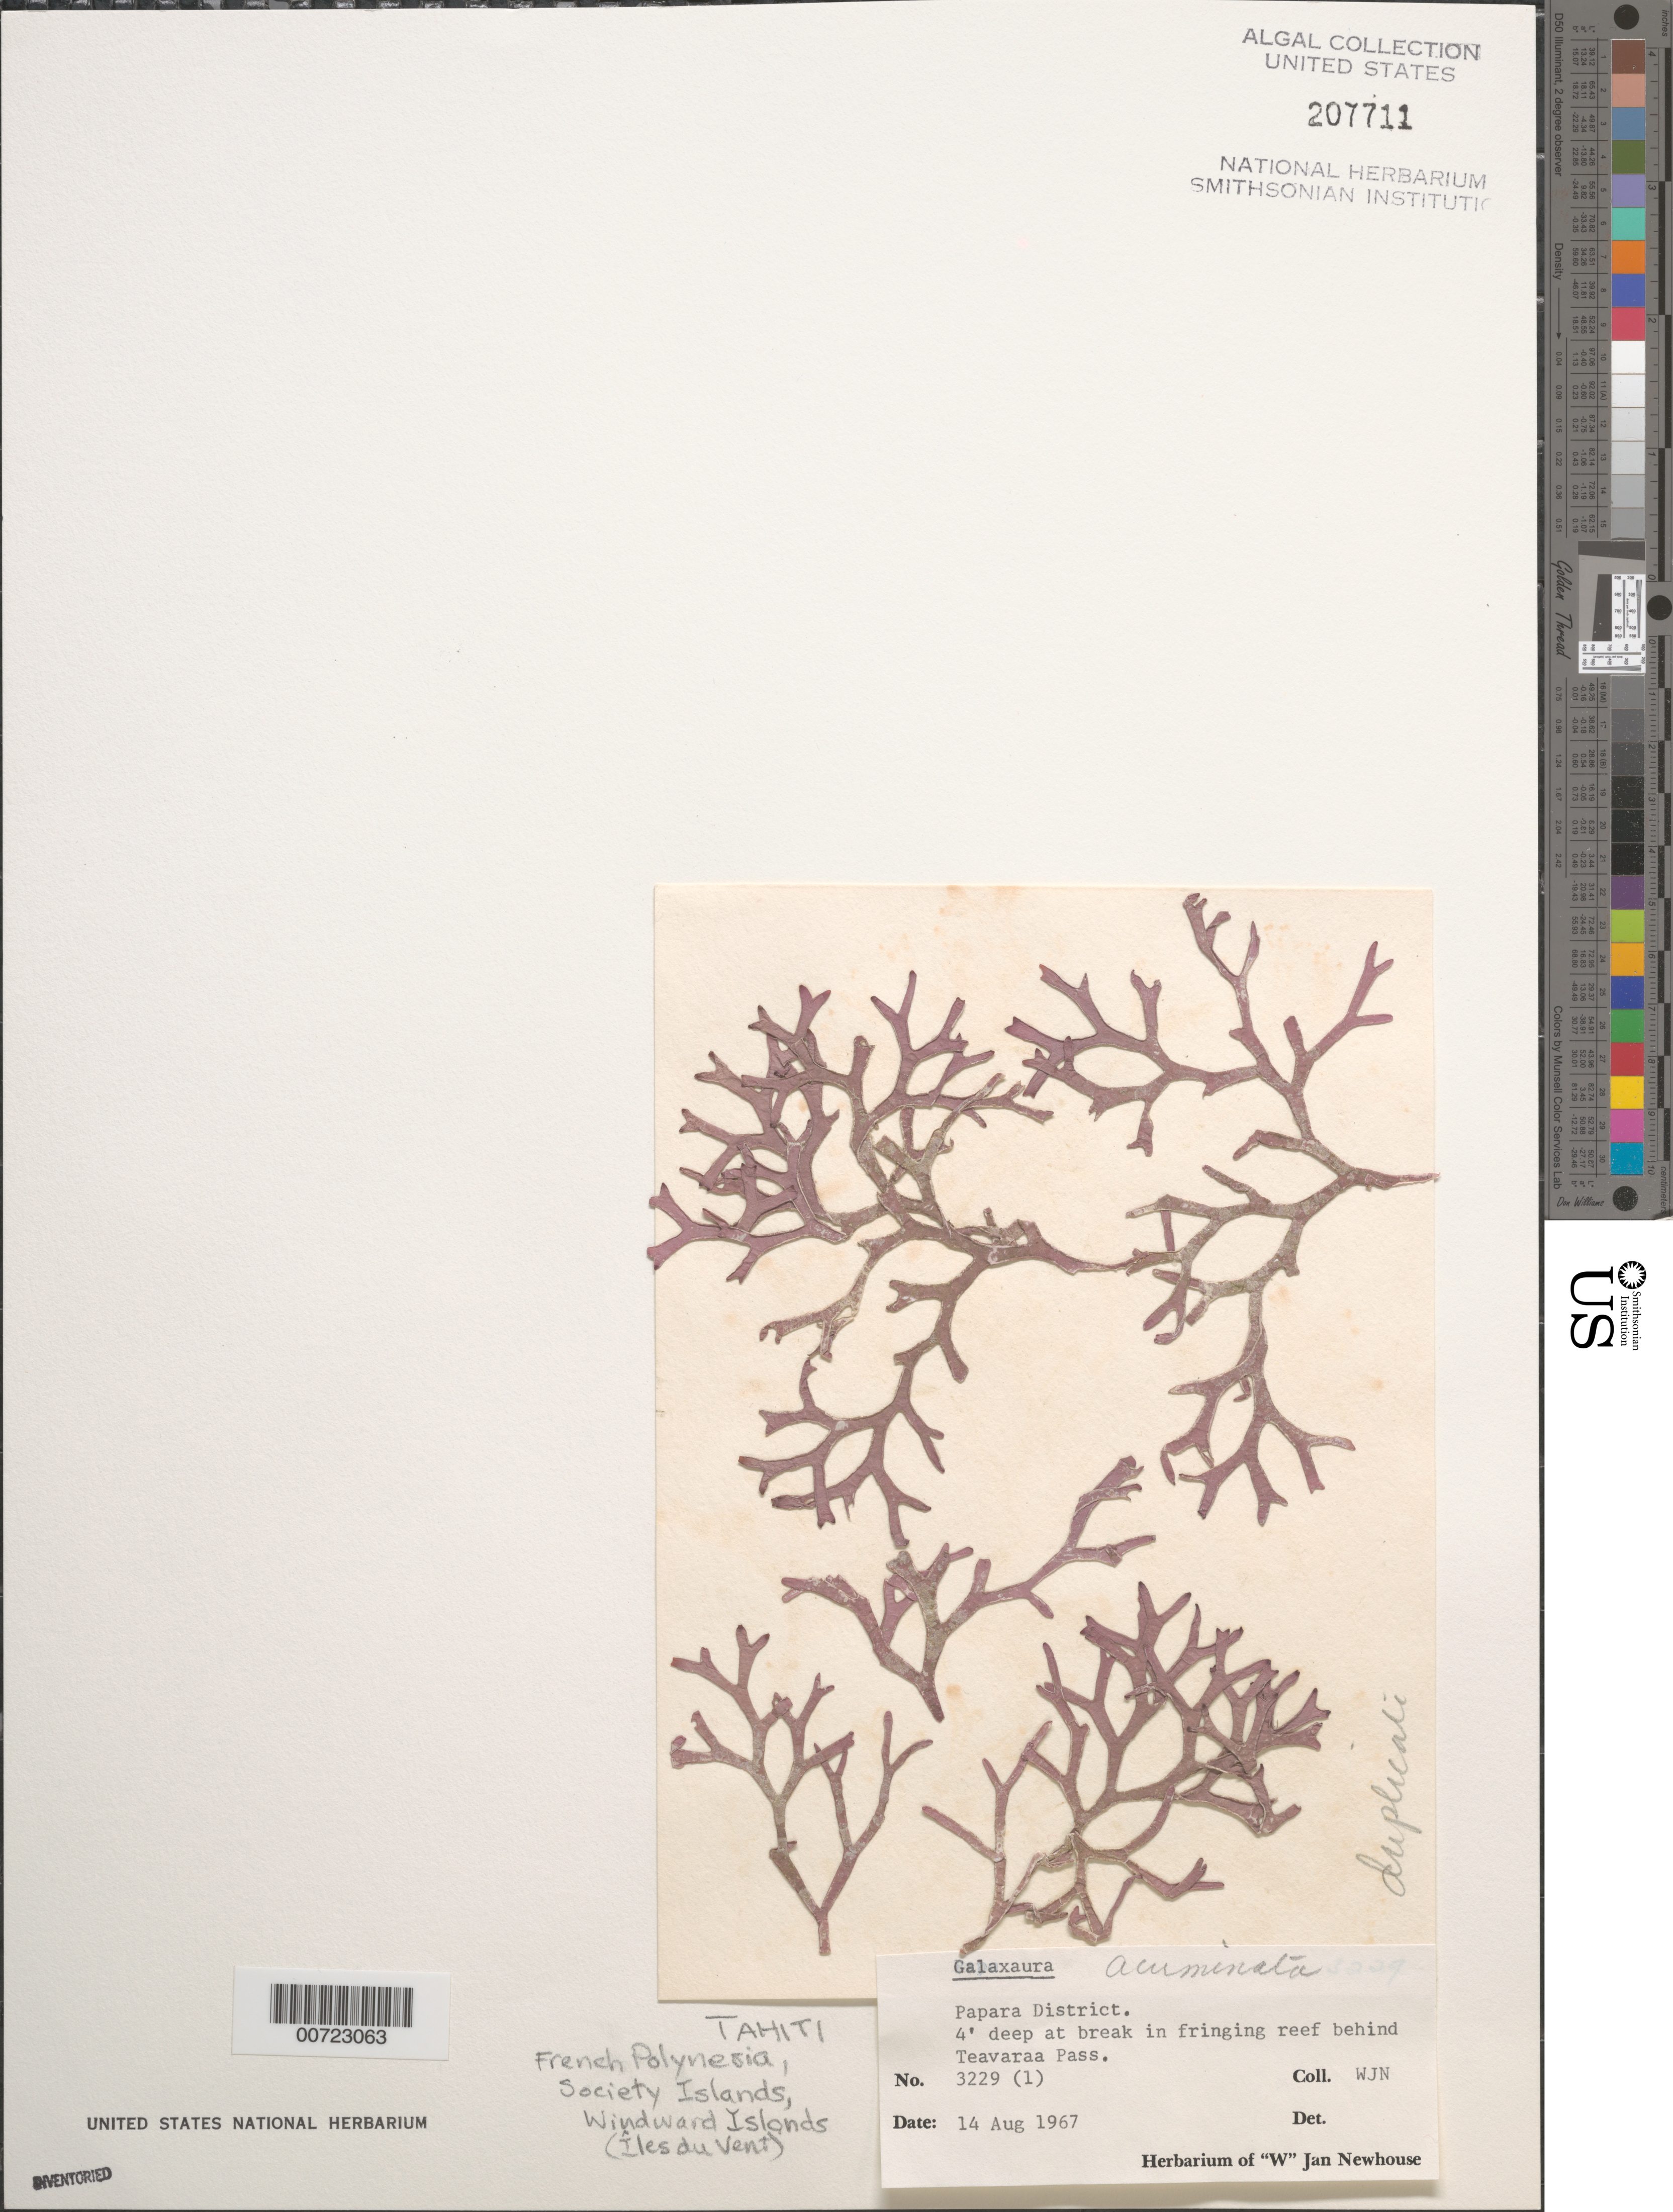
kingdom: Plantae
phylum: Rhodophyta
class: Florideophyceae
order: Nemaliales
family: Galaxauraceae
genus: Galaxaura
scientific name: Galaxaura acuminata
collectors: W. J. Newhouse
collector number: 3229 (1)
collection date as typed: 14 Aug 1967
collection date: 1967-08-14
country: French Polynesia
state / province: Îles du Vent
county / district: Papara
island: Tahiti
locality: Fringing reef behind Teavaraa Pass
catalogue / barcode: US 207711